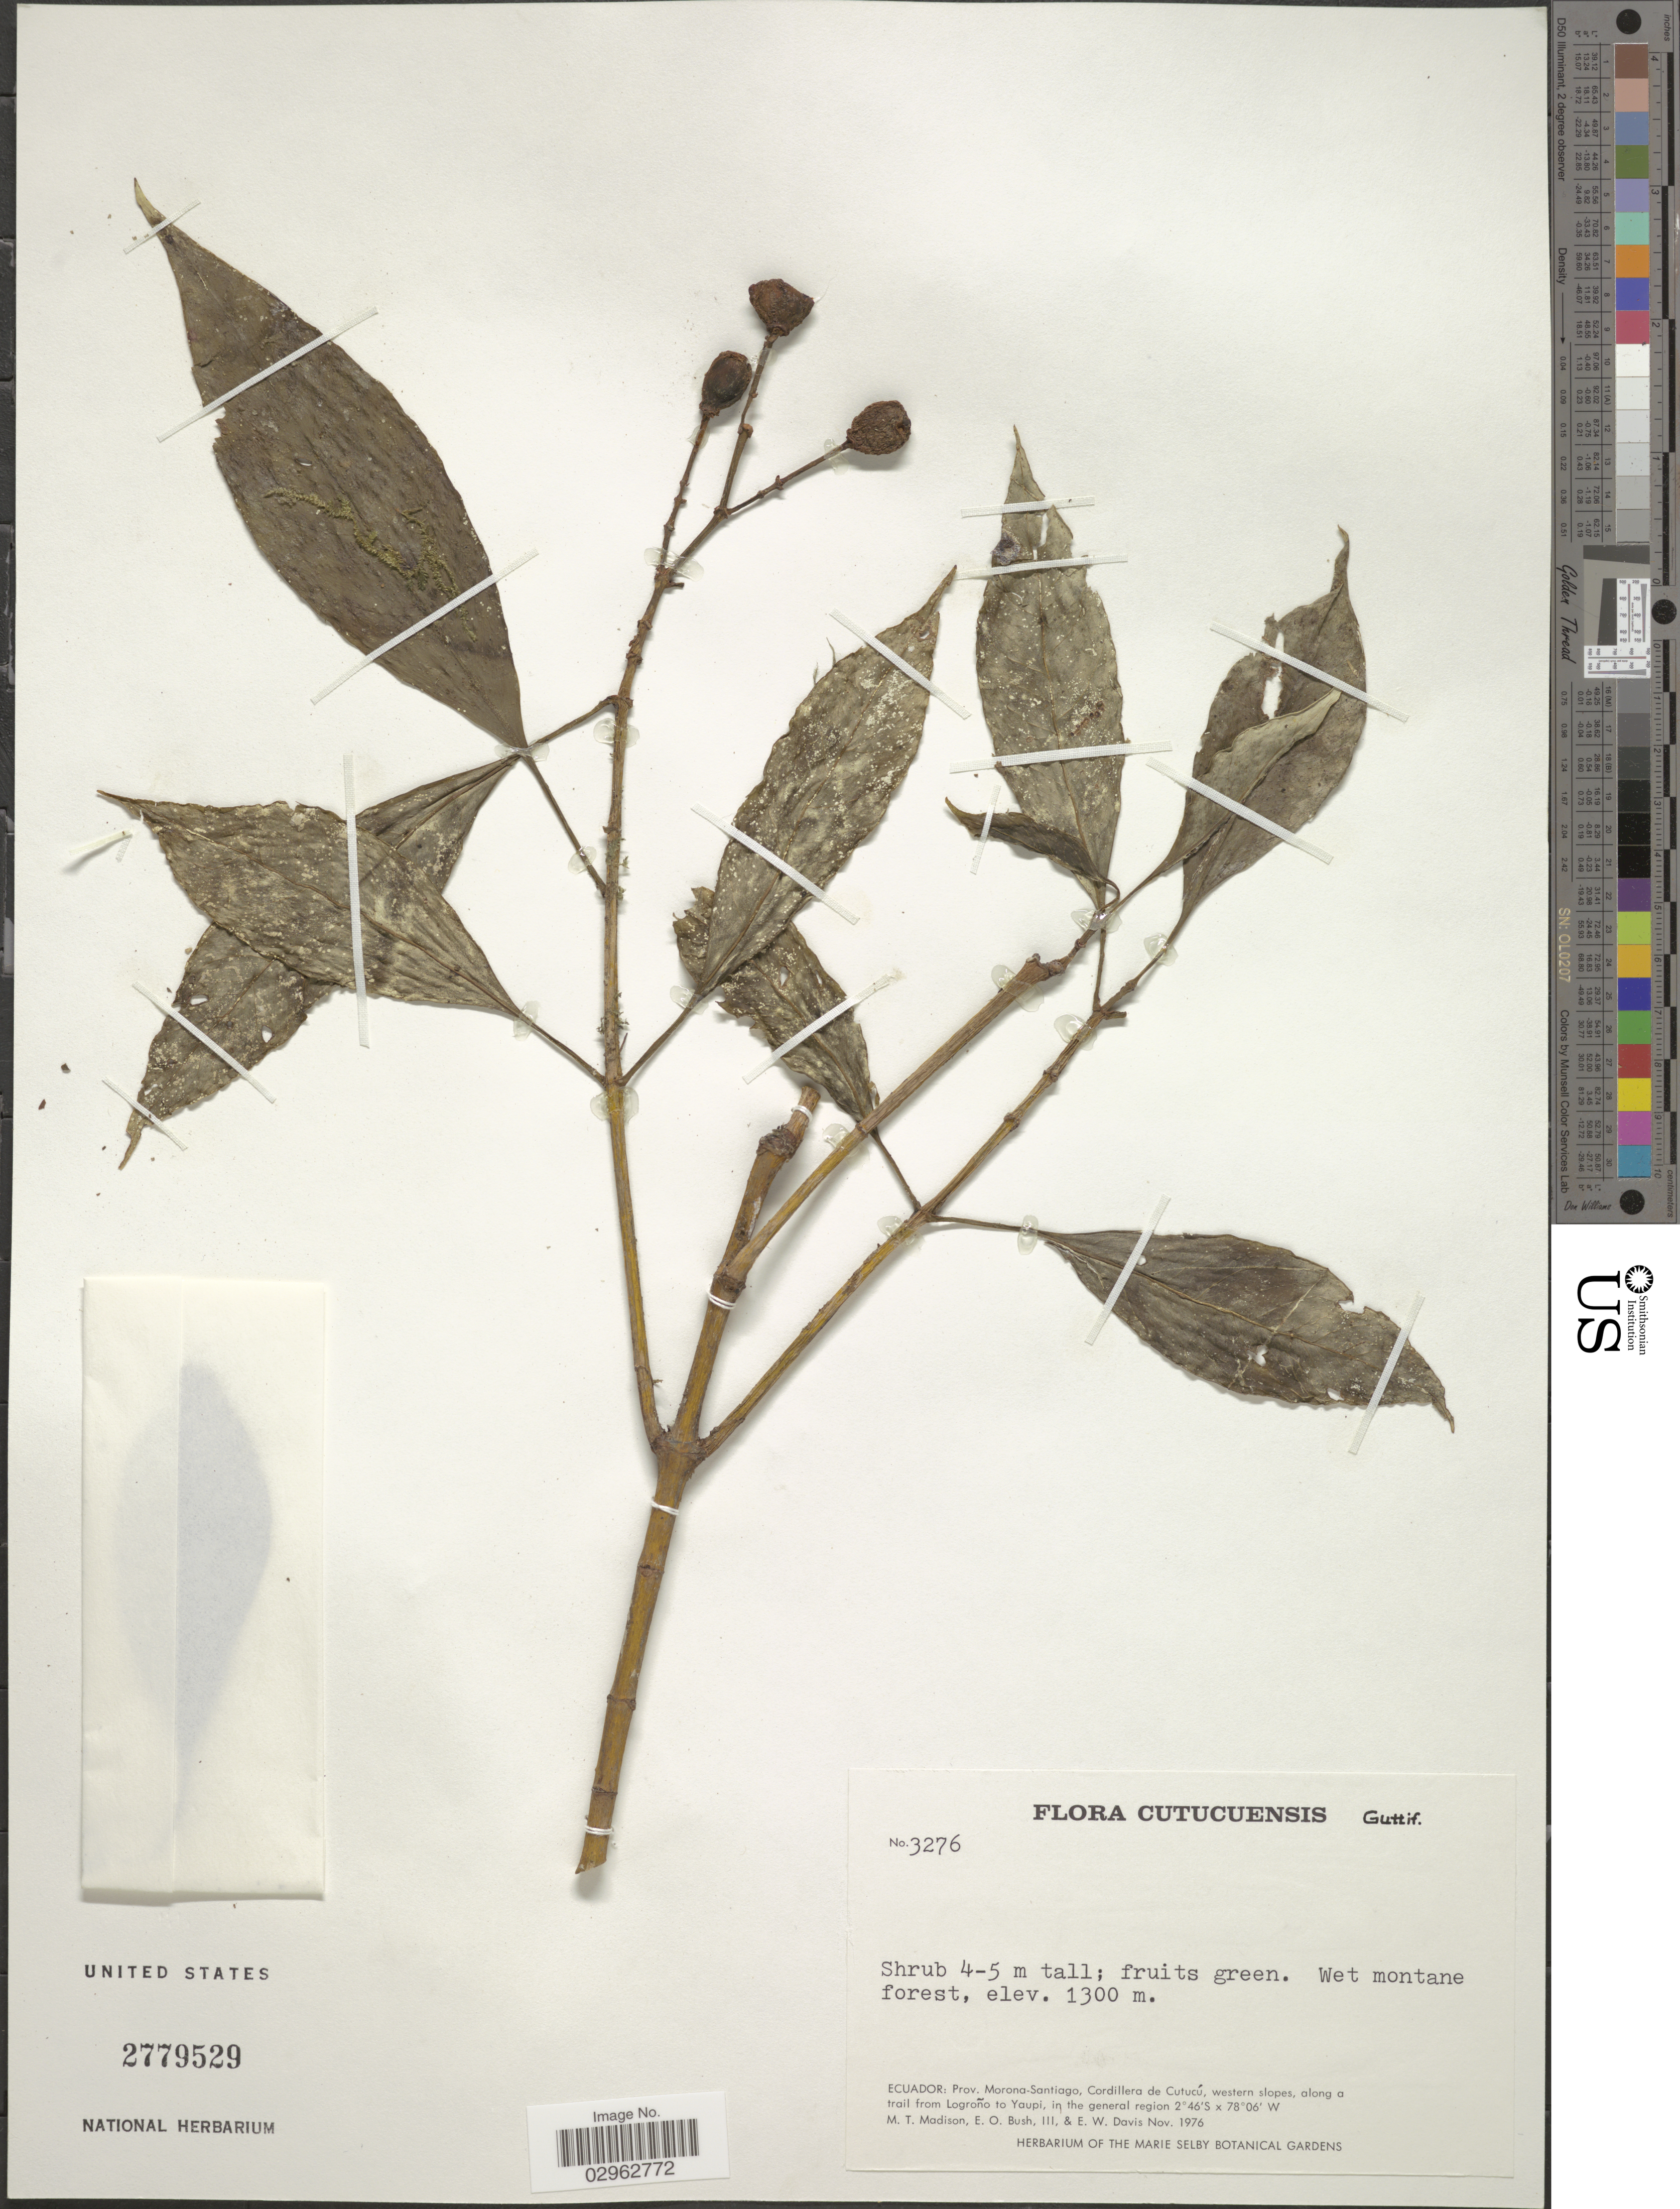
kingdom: Plantae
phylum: Tracheophyta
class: Magnoliopsida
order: Malpighiales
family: Clusiaceae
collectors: M. T. Madison, E. O. Bush & E. W. Davis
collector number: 3276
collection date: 1976-11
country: Ecuador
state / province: Morona-Santiago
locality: Cutucuensis. Cordillera de Cutucú, western slopes, along a trail from Logroño to Yaupi, in the general region.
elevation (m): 1300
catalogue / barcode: US 2779529